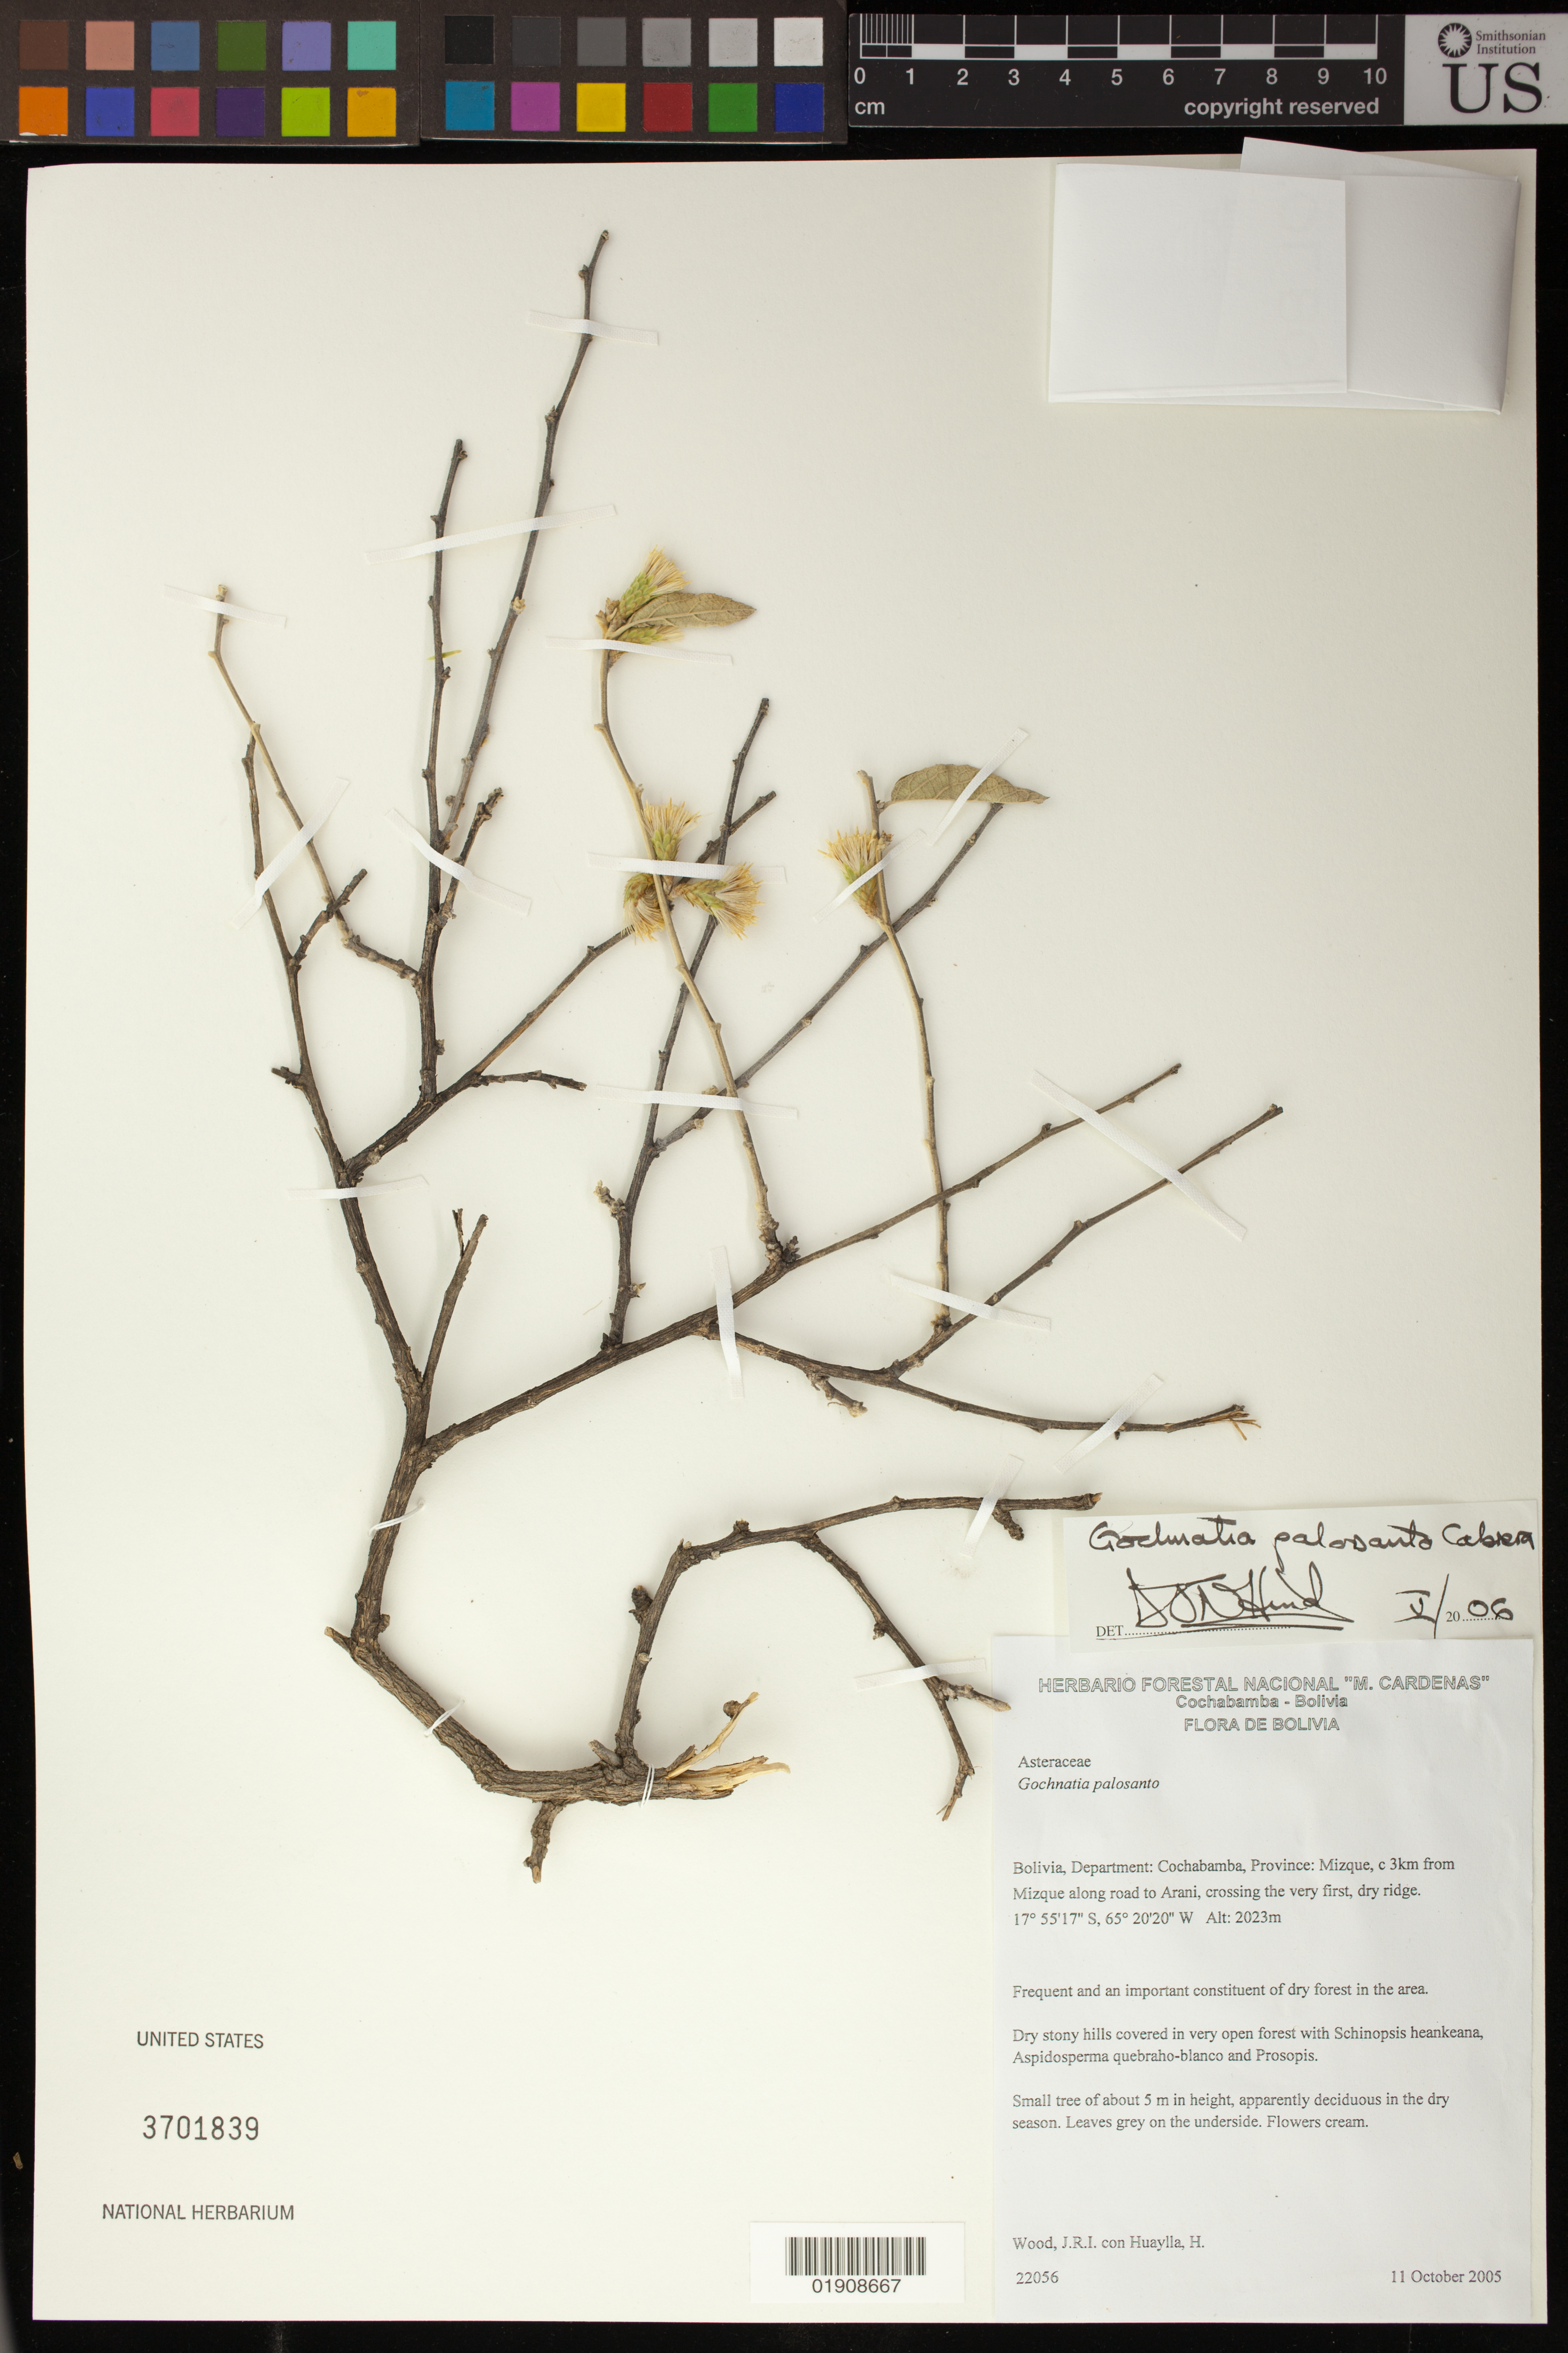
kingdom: Plantae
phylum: Tracheophyta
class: Magnoliopsida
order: Asterales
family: Asteraceae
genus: Gochnatia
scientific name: Gochnatia palosanto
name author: Cabrera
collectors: J. R. I. Wood & H. Huaylla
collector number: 22056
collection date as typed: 11 October 2005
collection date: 2005-10-11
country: Bolivia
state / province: Cochabamba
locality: Mizque, ca. 3 km from Mizque along road to Arani, crossing the very first, dry ridge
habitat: Dry stony hills covered in very open forest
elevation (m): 2023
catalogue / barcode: US 3701839